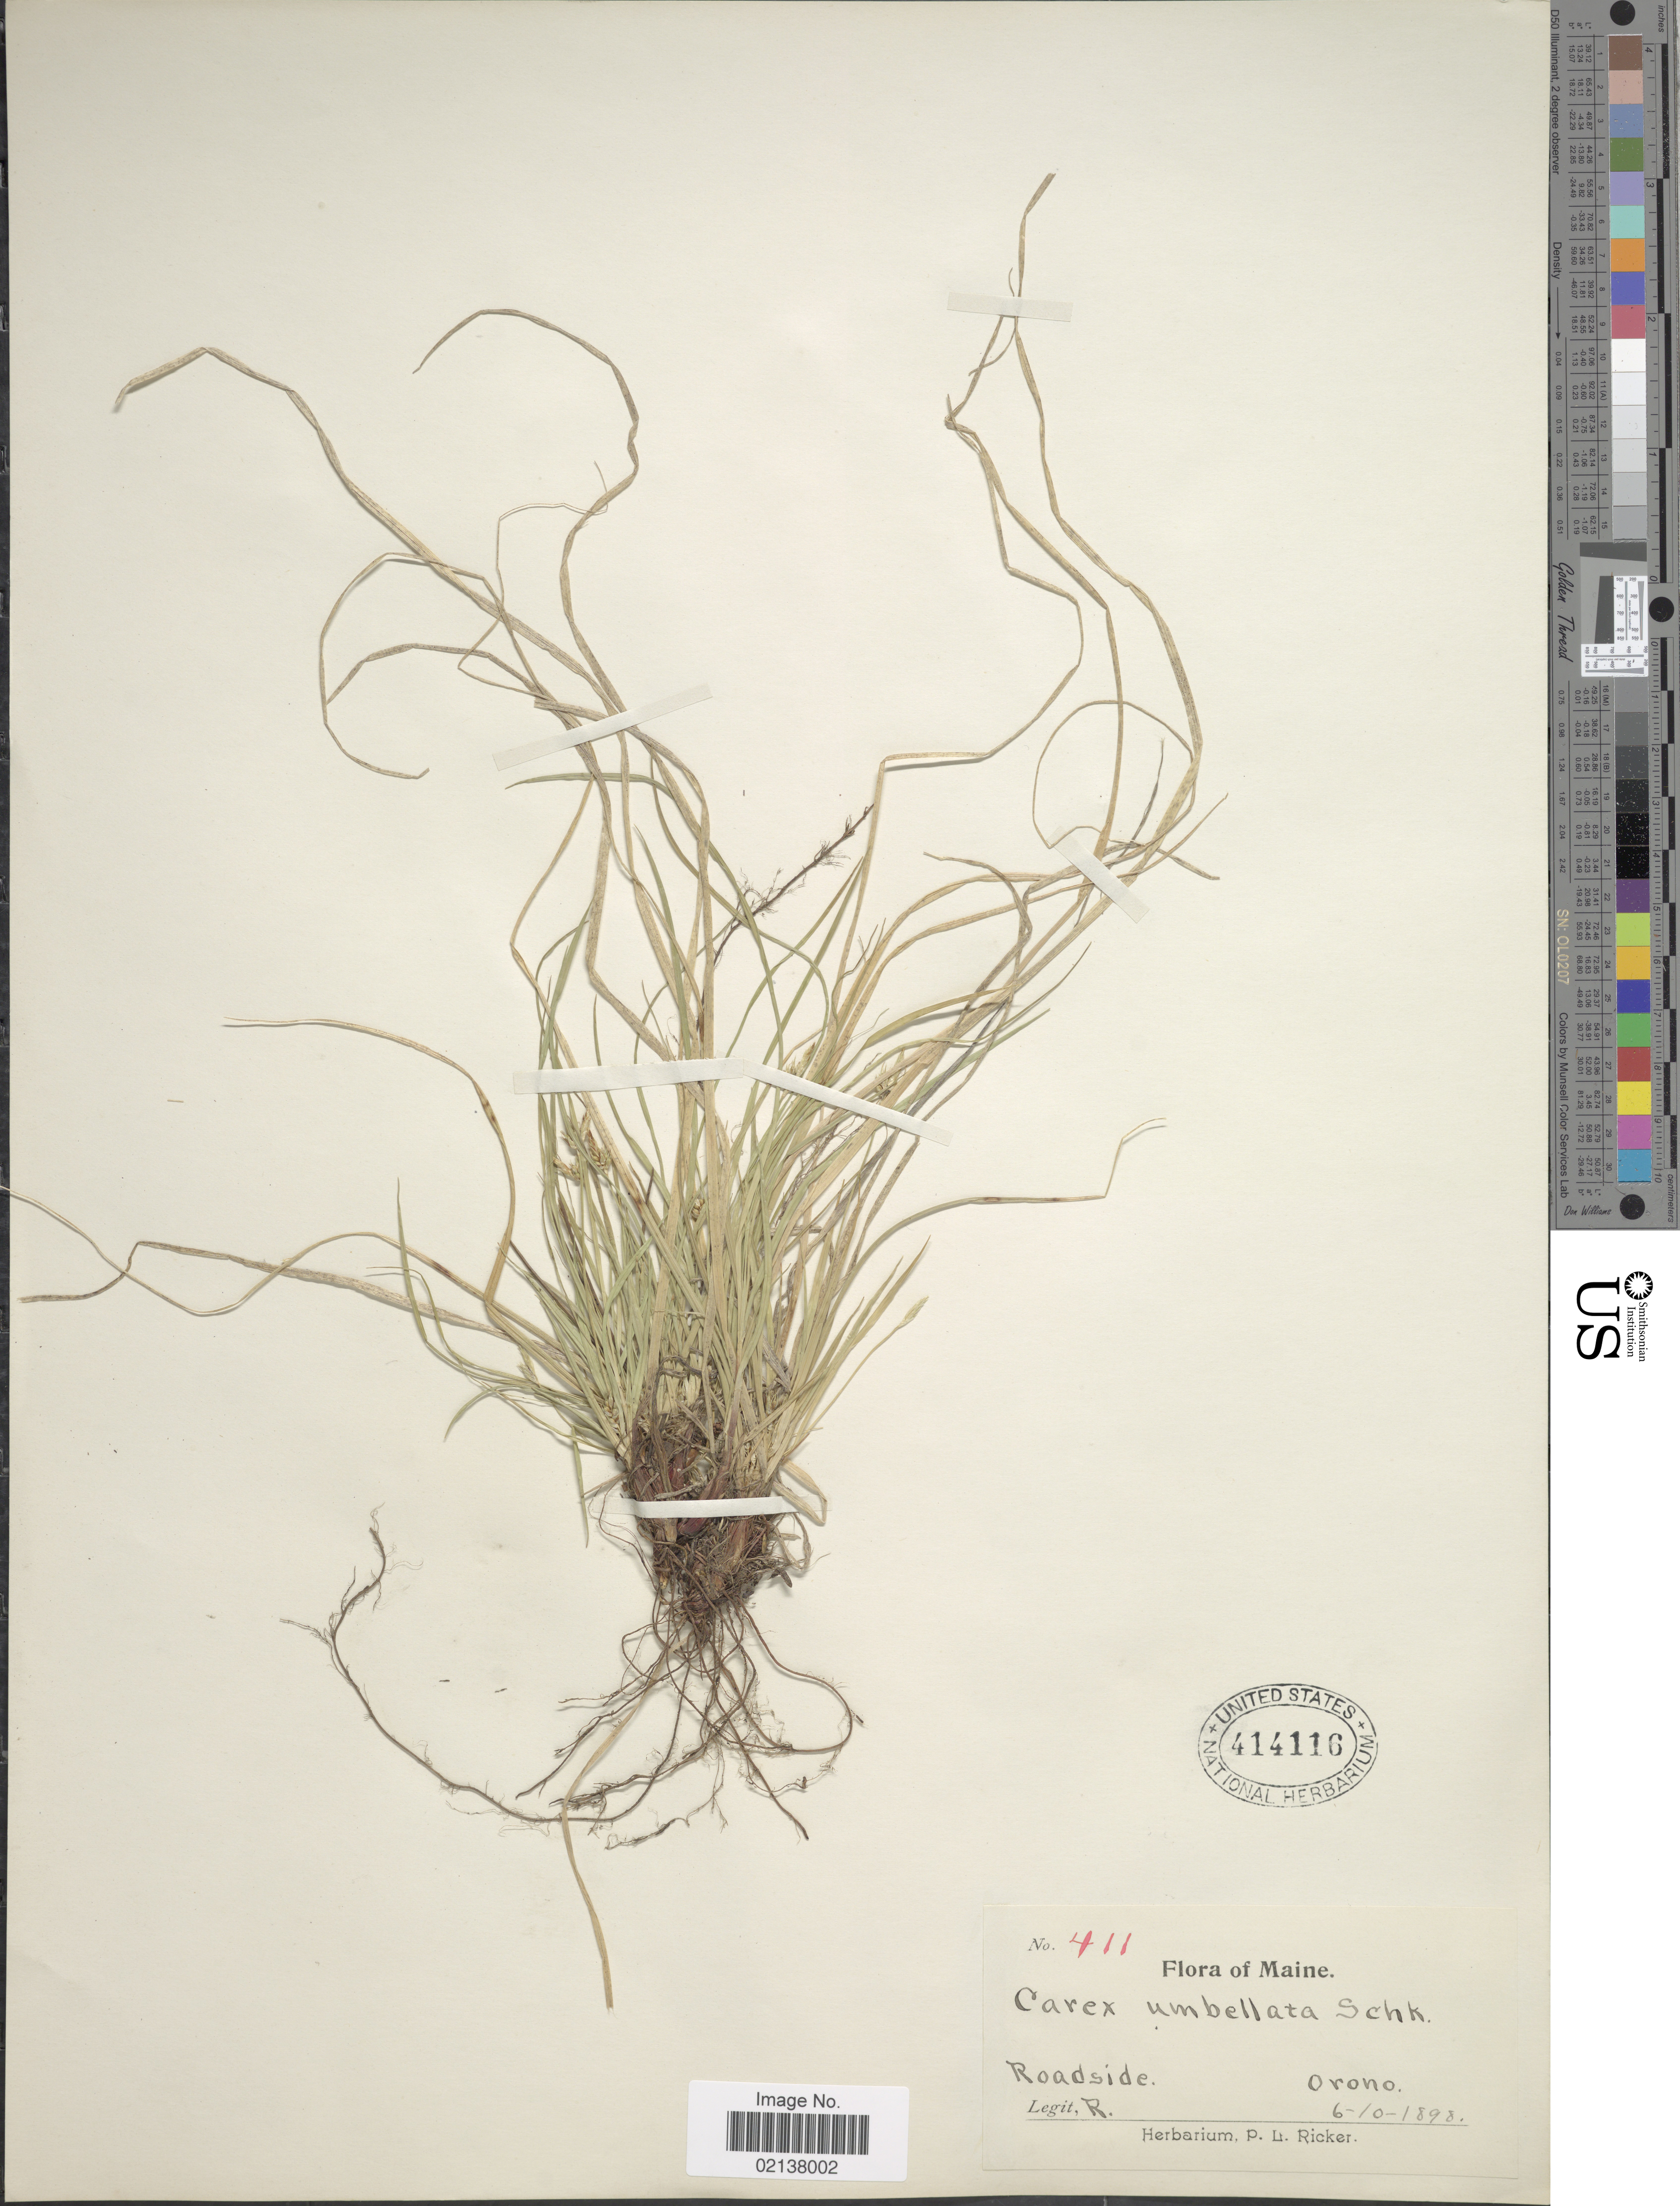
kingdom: Plantae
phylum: Tracheophyta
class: Liliopsida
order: Poales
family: Cyperaceae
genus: Carex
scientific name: Carex umbellata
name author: Schkuhr ex Willd.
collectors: P. Ricker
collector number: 411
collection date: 1898-06-10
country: United States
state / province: Maine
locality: Maine, Roadside,Orono.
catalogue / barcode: US 414116